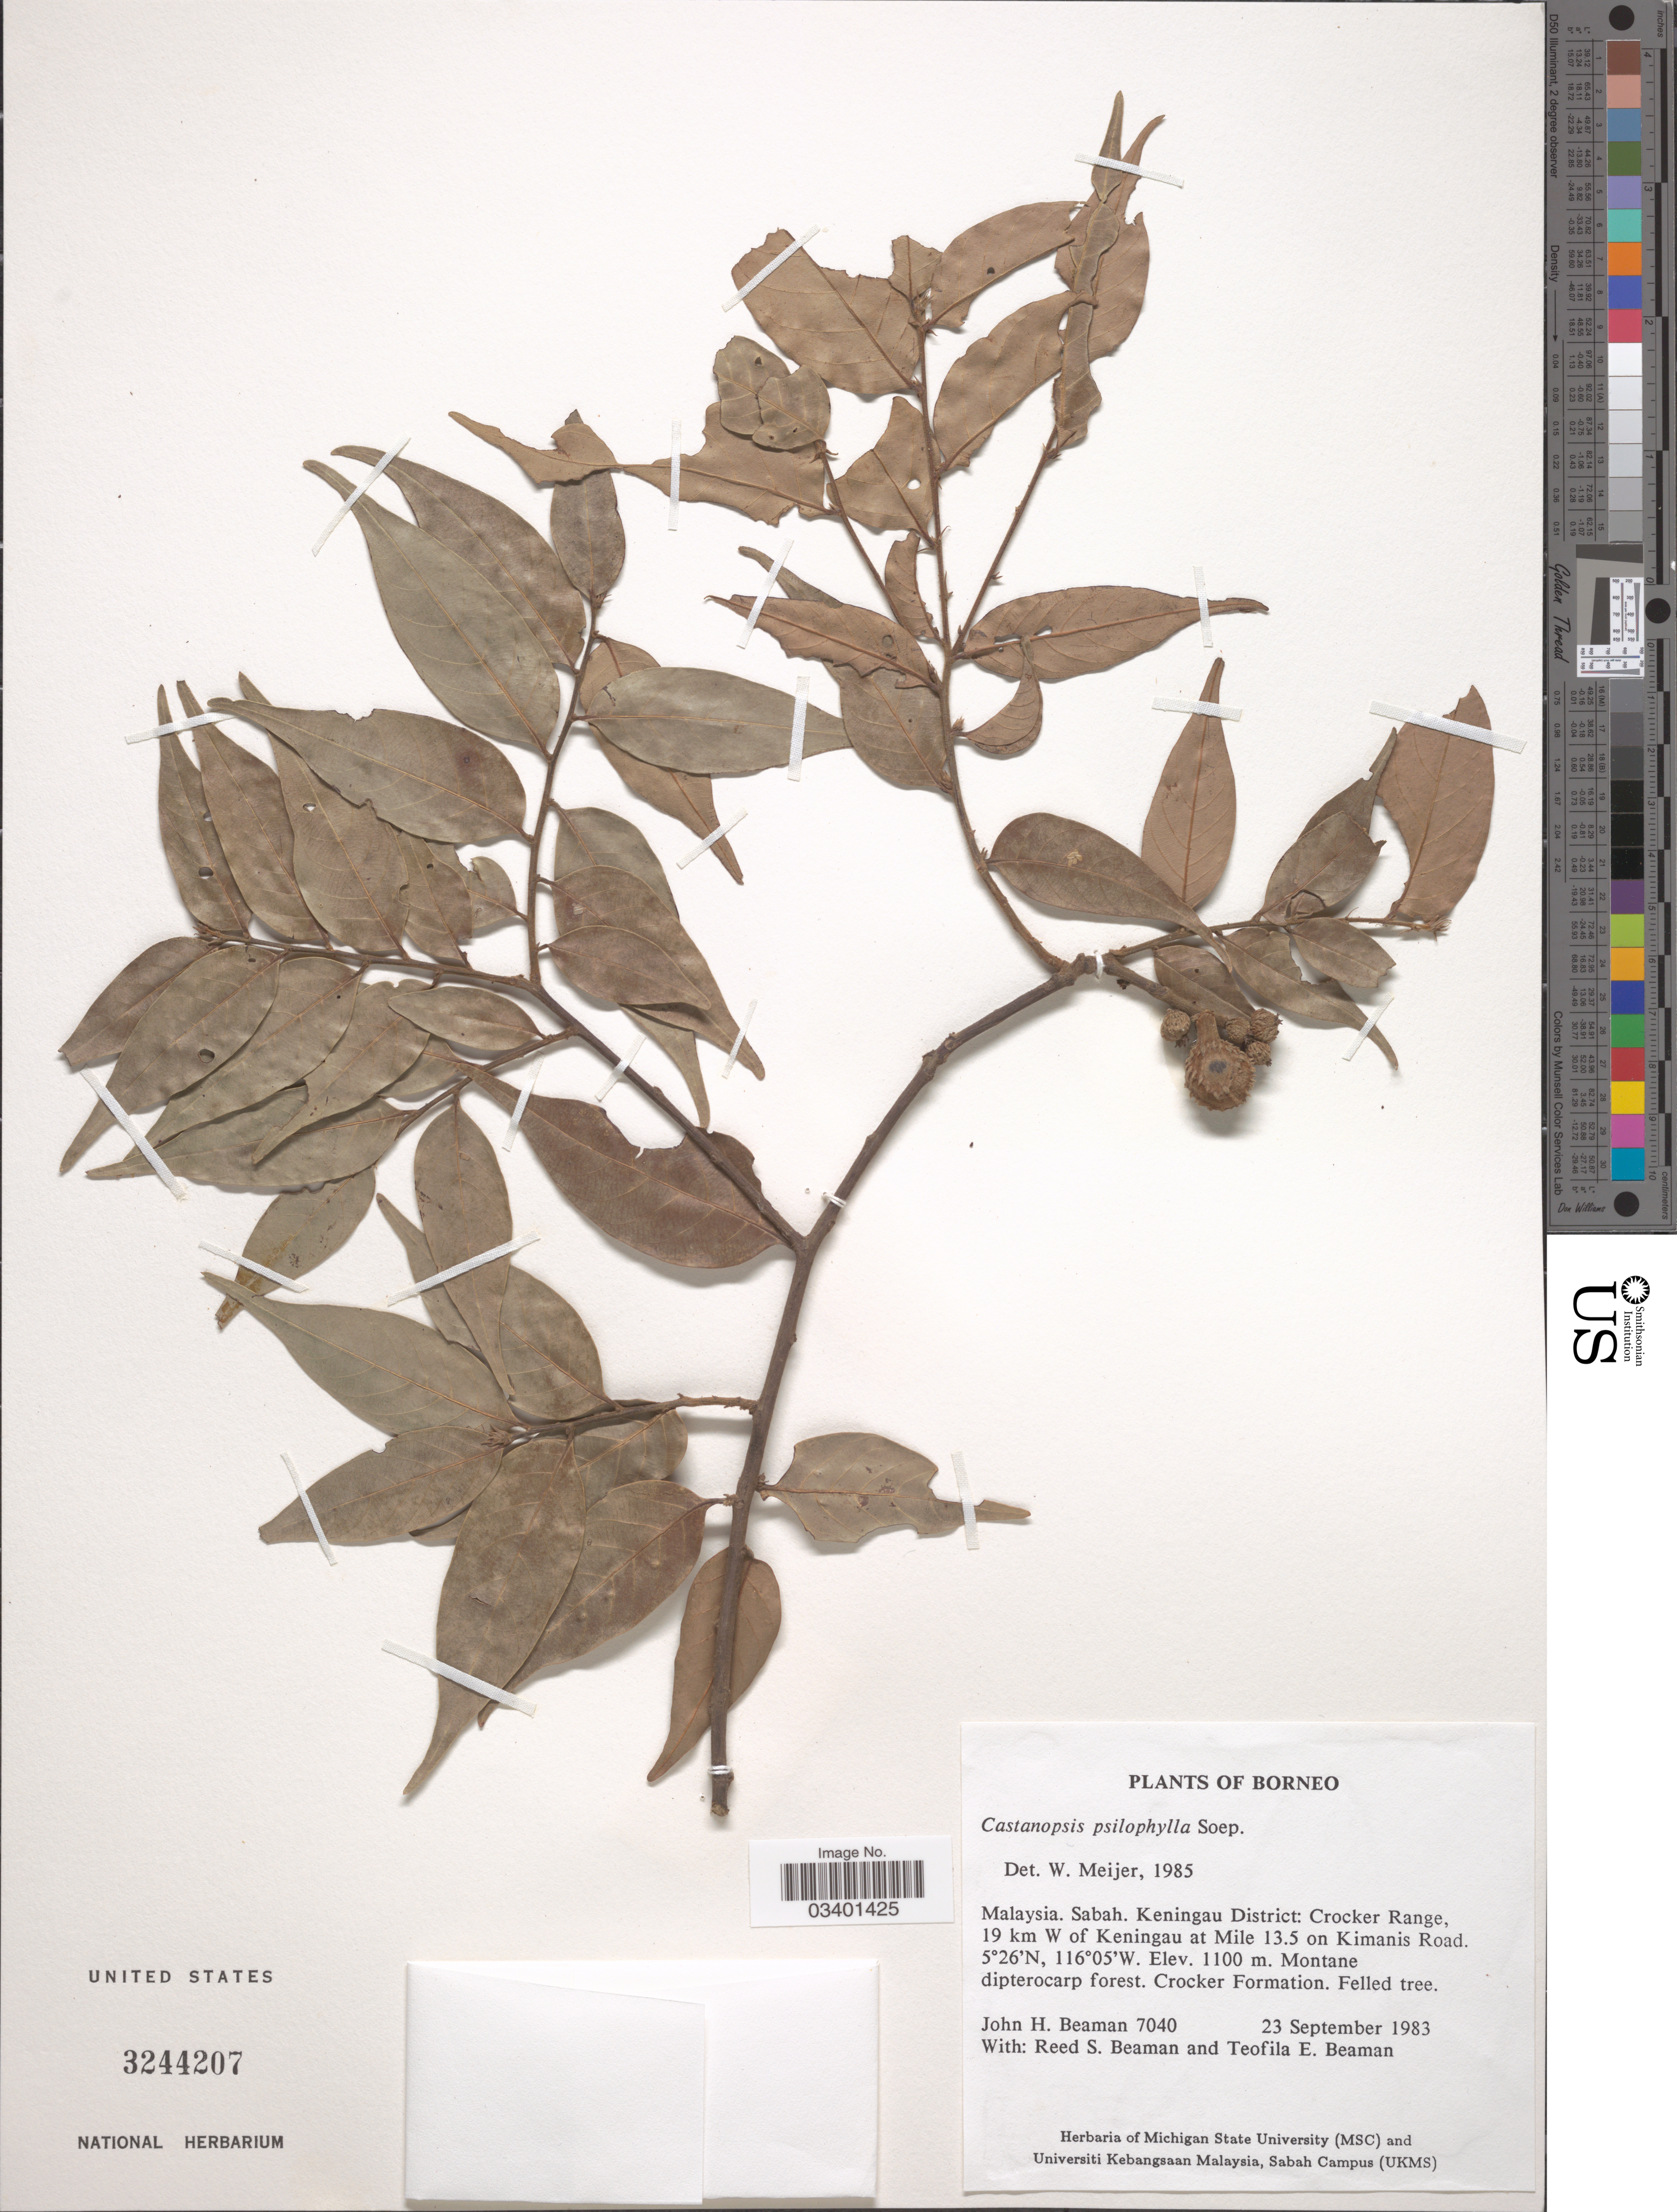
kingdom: Plantae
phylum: Tracheophyta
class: Magnoliopsida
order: Fagales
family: Fagaceae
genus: Castanopsis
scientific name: Castanopsis psilophylla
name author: Soepadmo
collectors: J. H. Beaman, R. S. Beaman & T. E. Beaman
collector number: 7040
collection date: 1983-09-23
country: Malaysia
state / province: Sabah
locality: Borneo. Keningau District: Croker Range, 19 km W of Keningau at Mile 13.5 on Kimanis Road.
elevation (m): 1100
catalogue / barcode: US 3244207